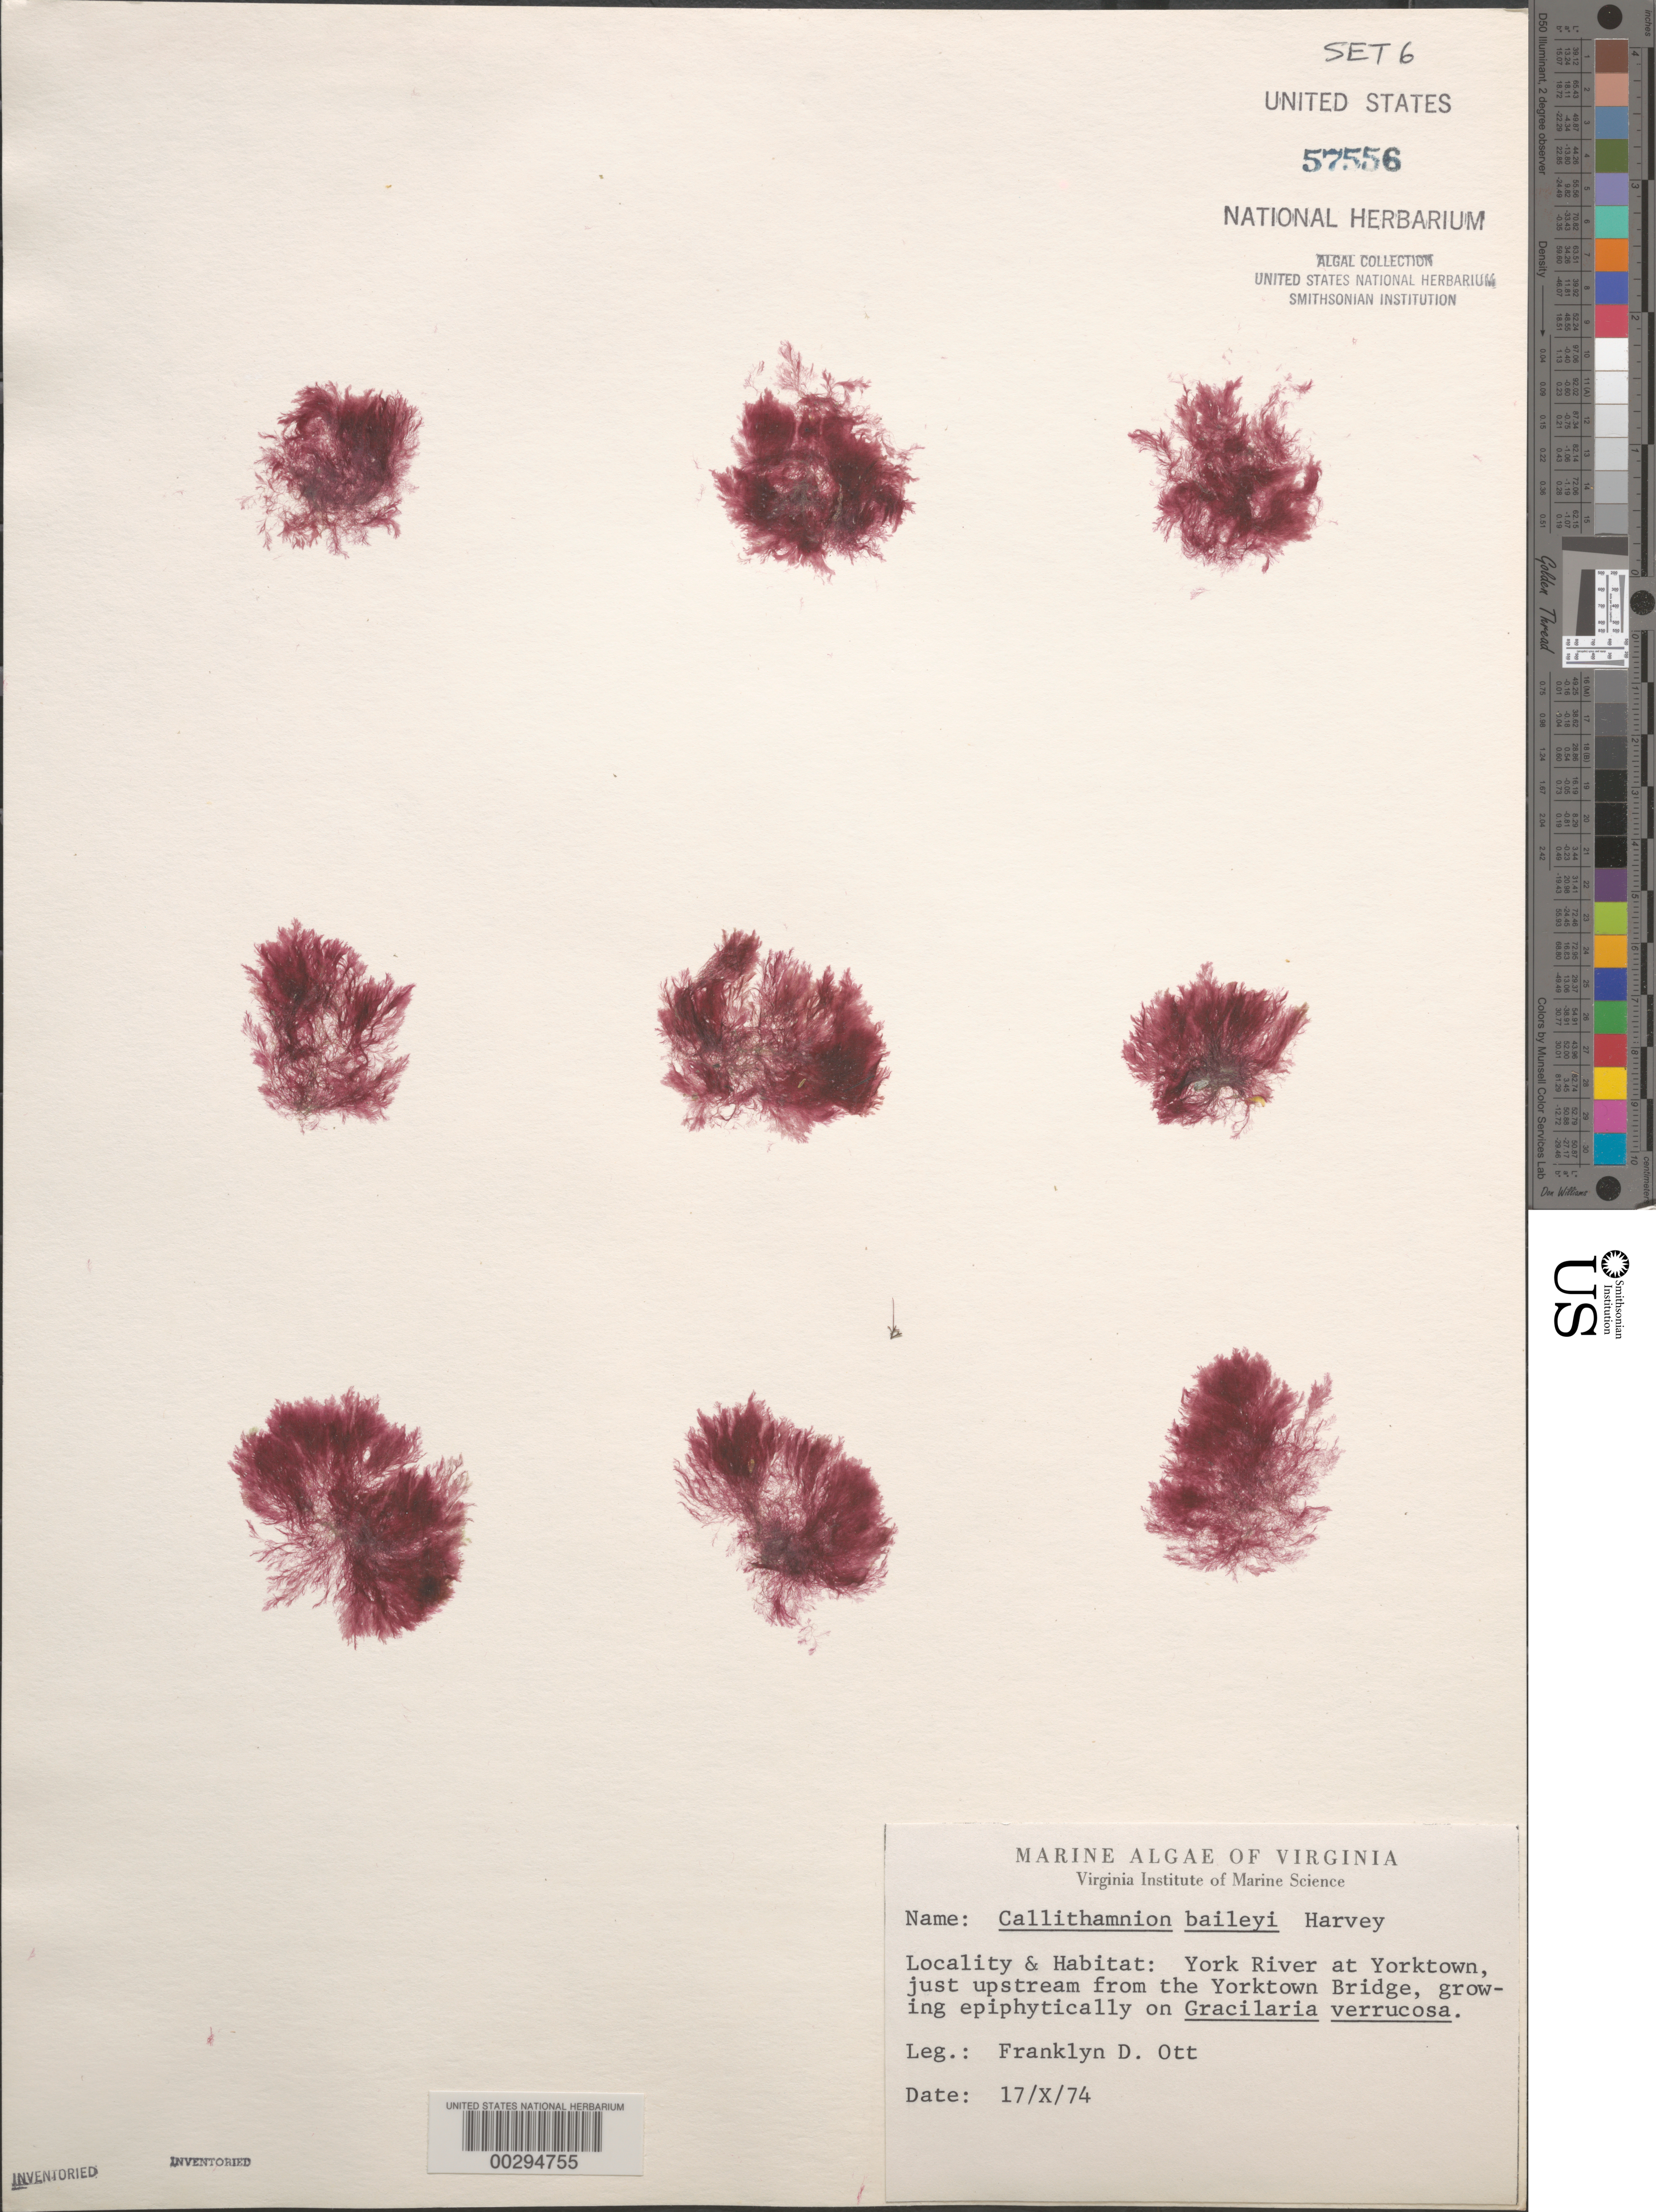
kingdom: Plantae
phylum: Rhodophyta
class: Florideophyceae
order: Ceramiales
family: Callithamniaceae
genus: Callithamnion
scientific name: Callithamnion tetragonum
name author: (With.) S.F. Gray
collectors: F. Ott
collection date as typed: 17 Oct 1974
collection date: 1974-10-17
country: United States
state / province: Virginia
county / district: York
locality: Yorktown, York River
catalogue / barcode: US 57556